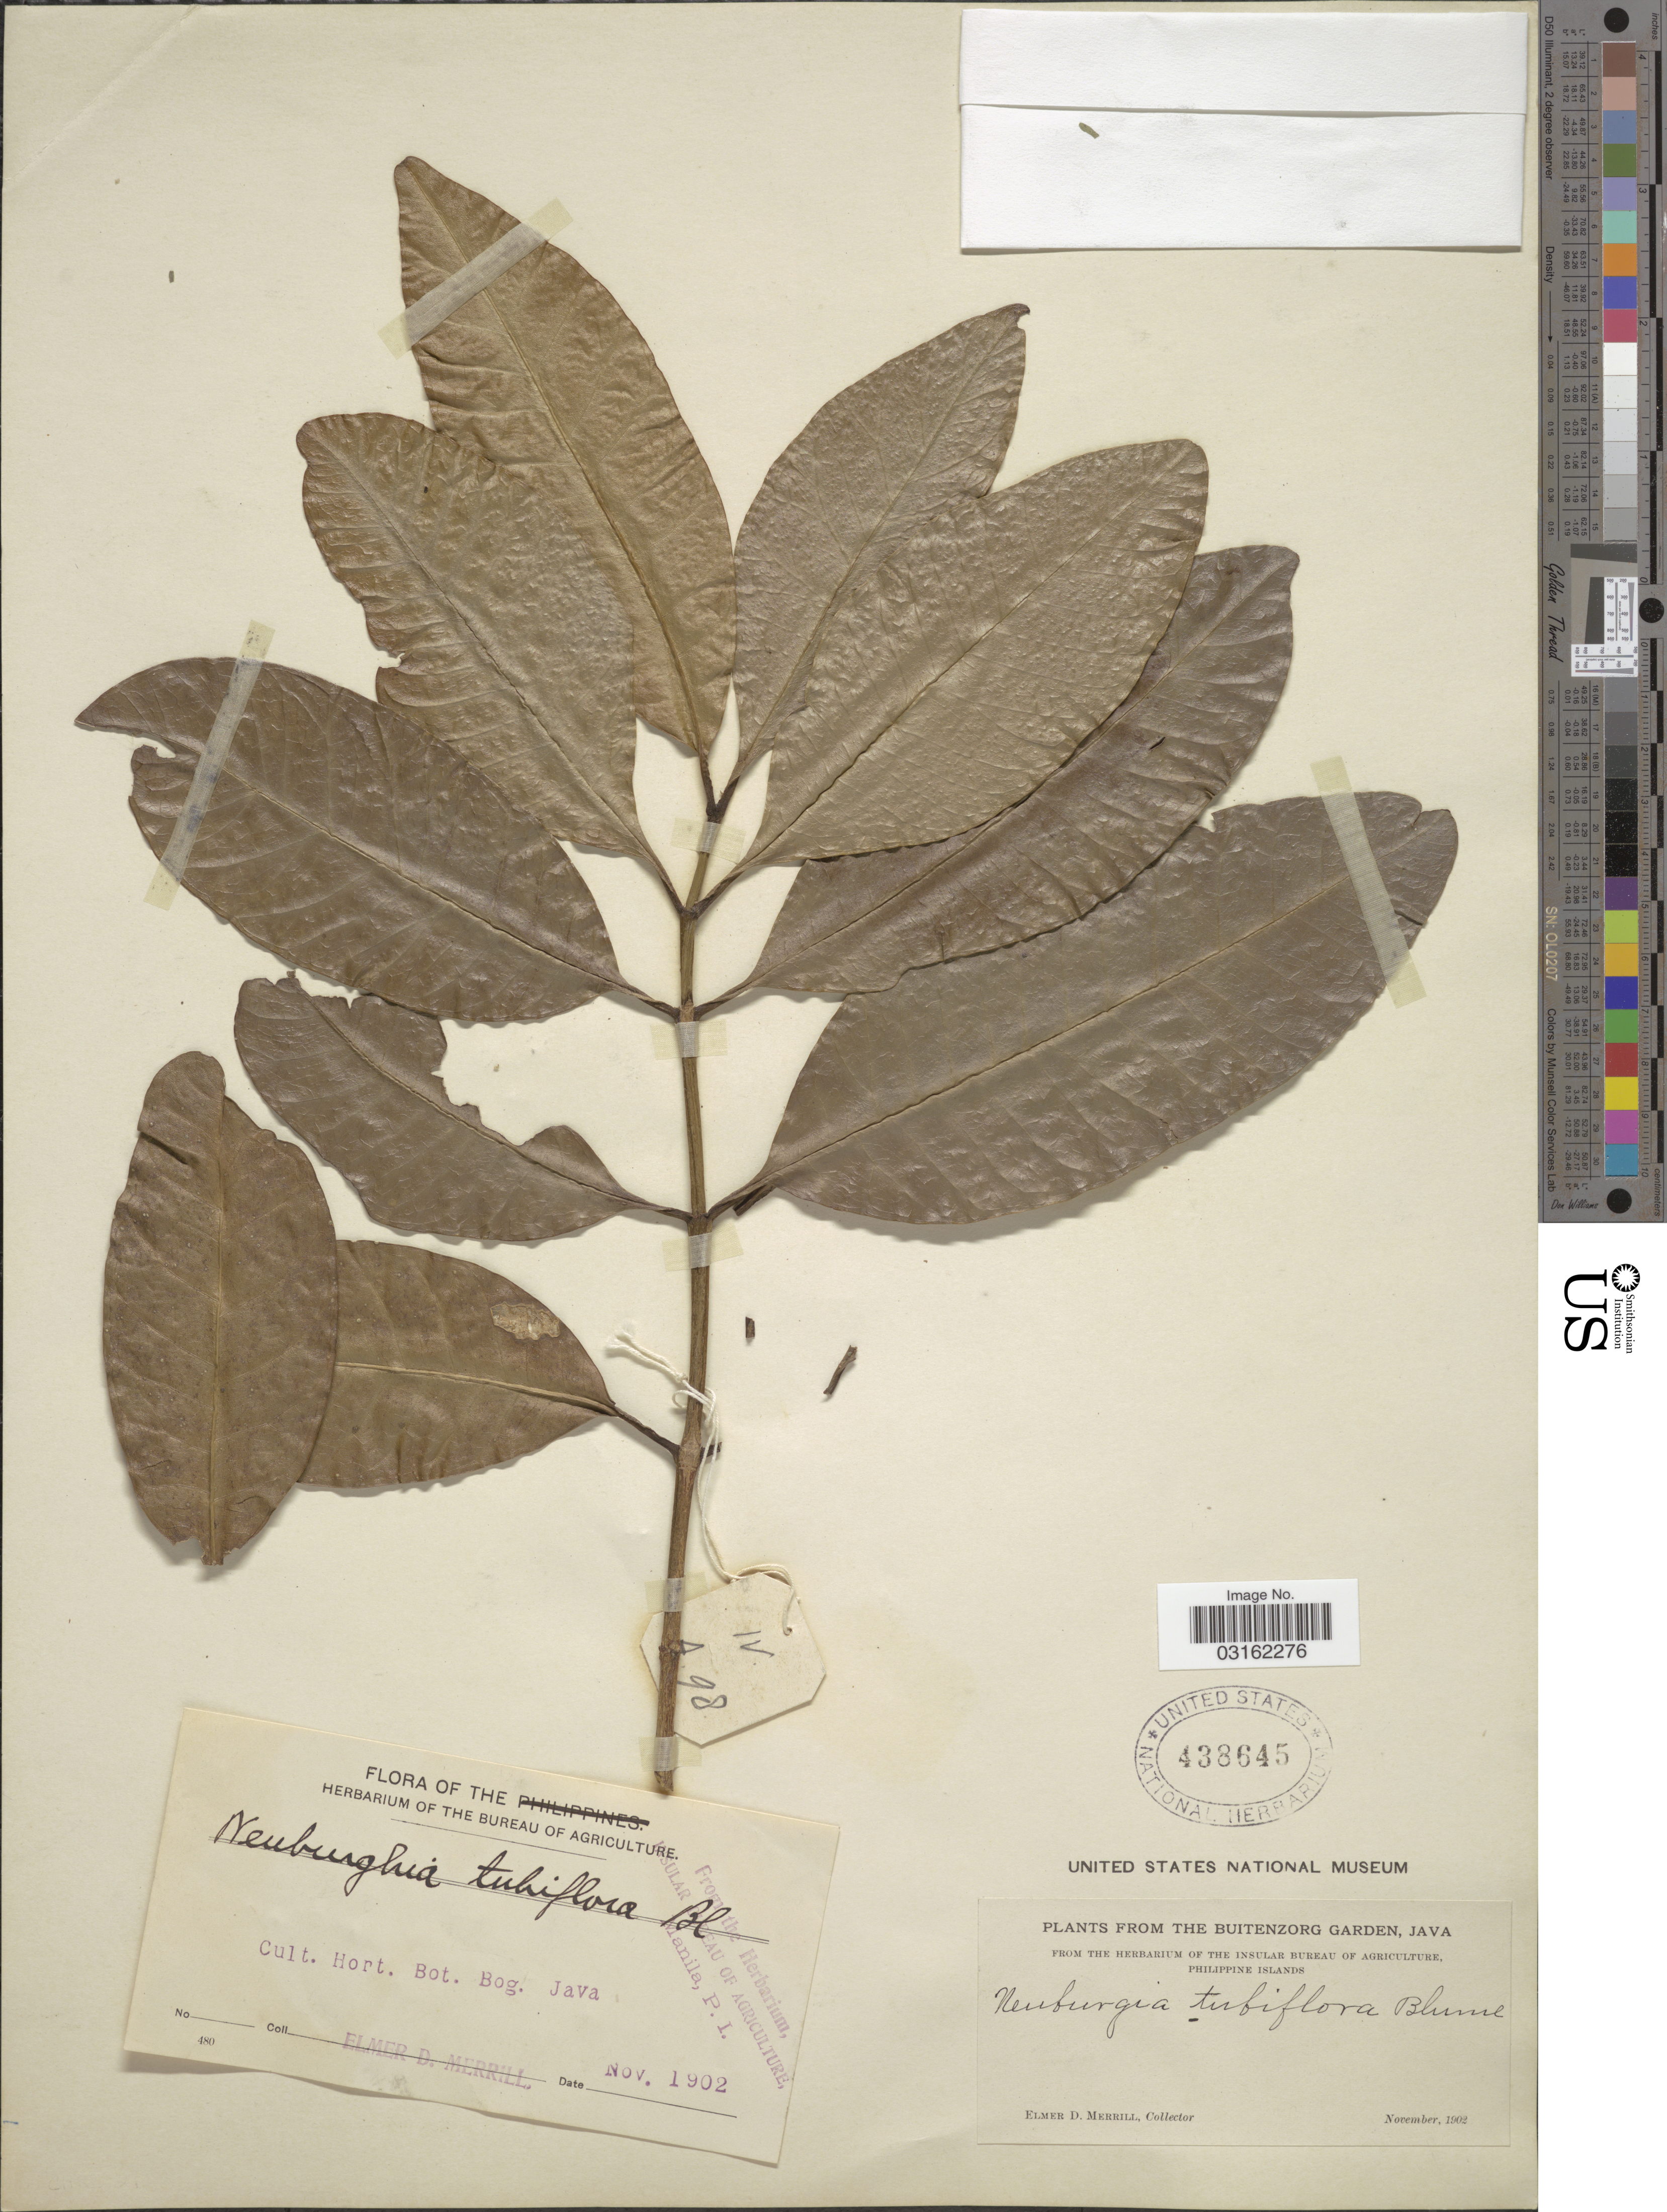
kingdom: Plantae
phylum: Tracheophyta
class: Magnoliopsida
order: Gentianales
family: Loganiaceae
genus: Neuburgia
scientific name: Neuburgia tubiflora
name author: Blume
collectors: E. D. Merrill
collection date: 1902-11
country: Indonesia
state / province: Java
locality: Cult. Hort. Bot. Bog. Java. The Buitenzorg Garden.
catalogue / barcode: US 438645